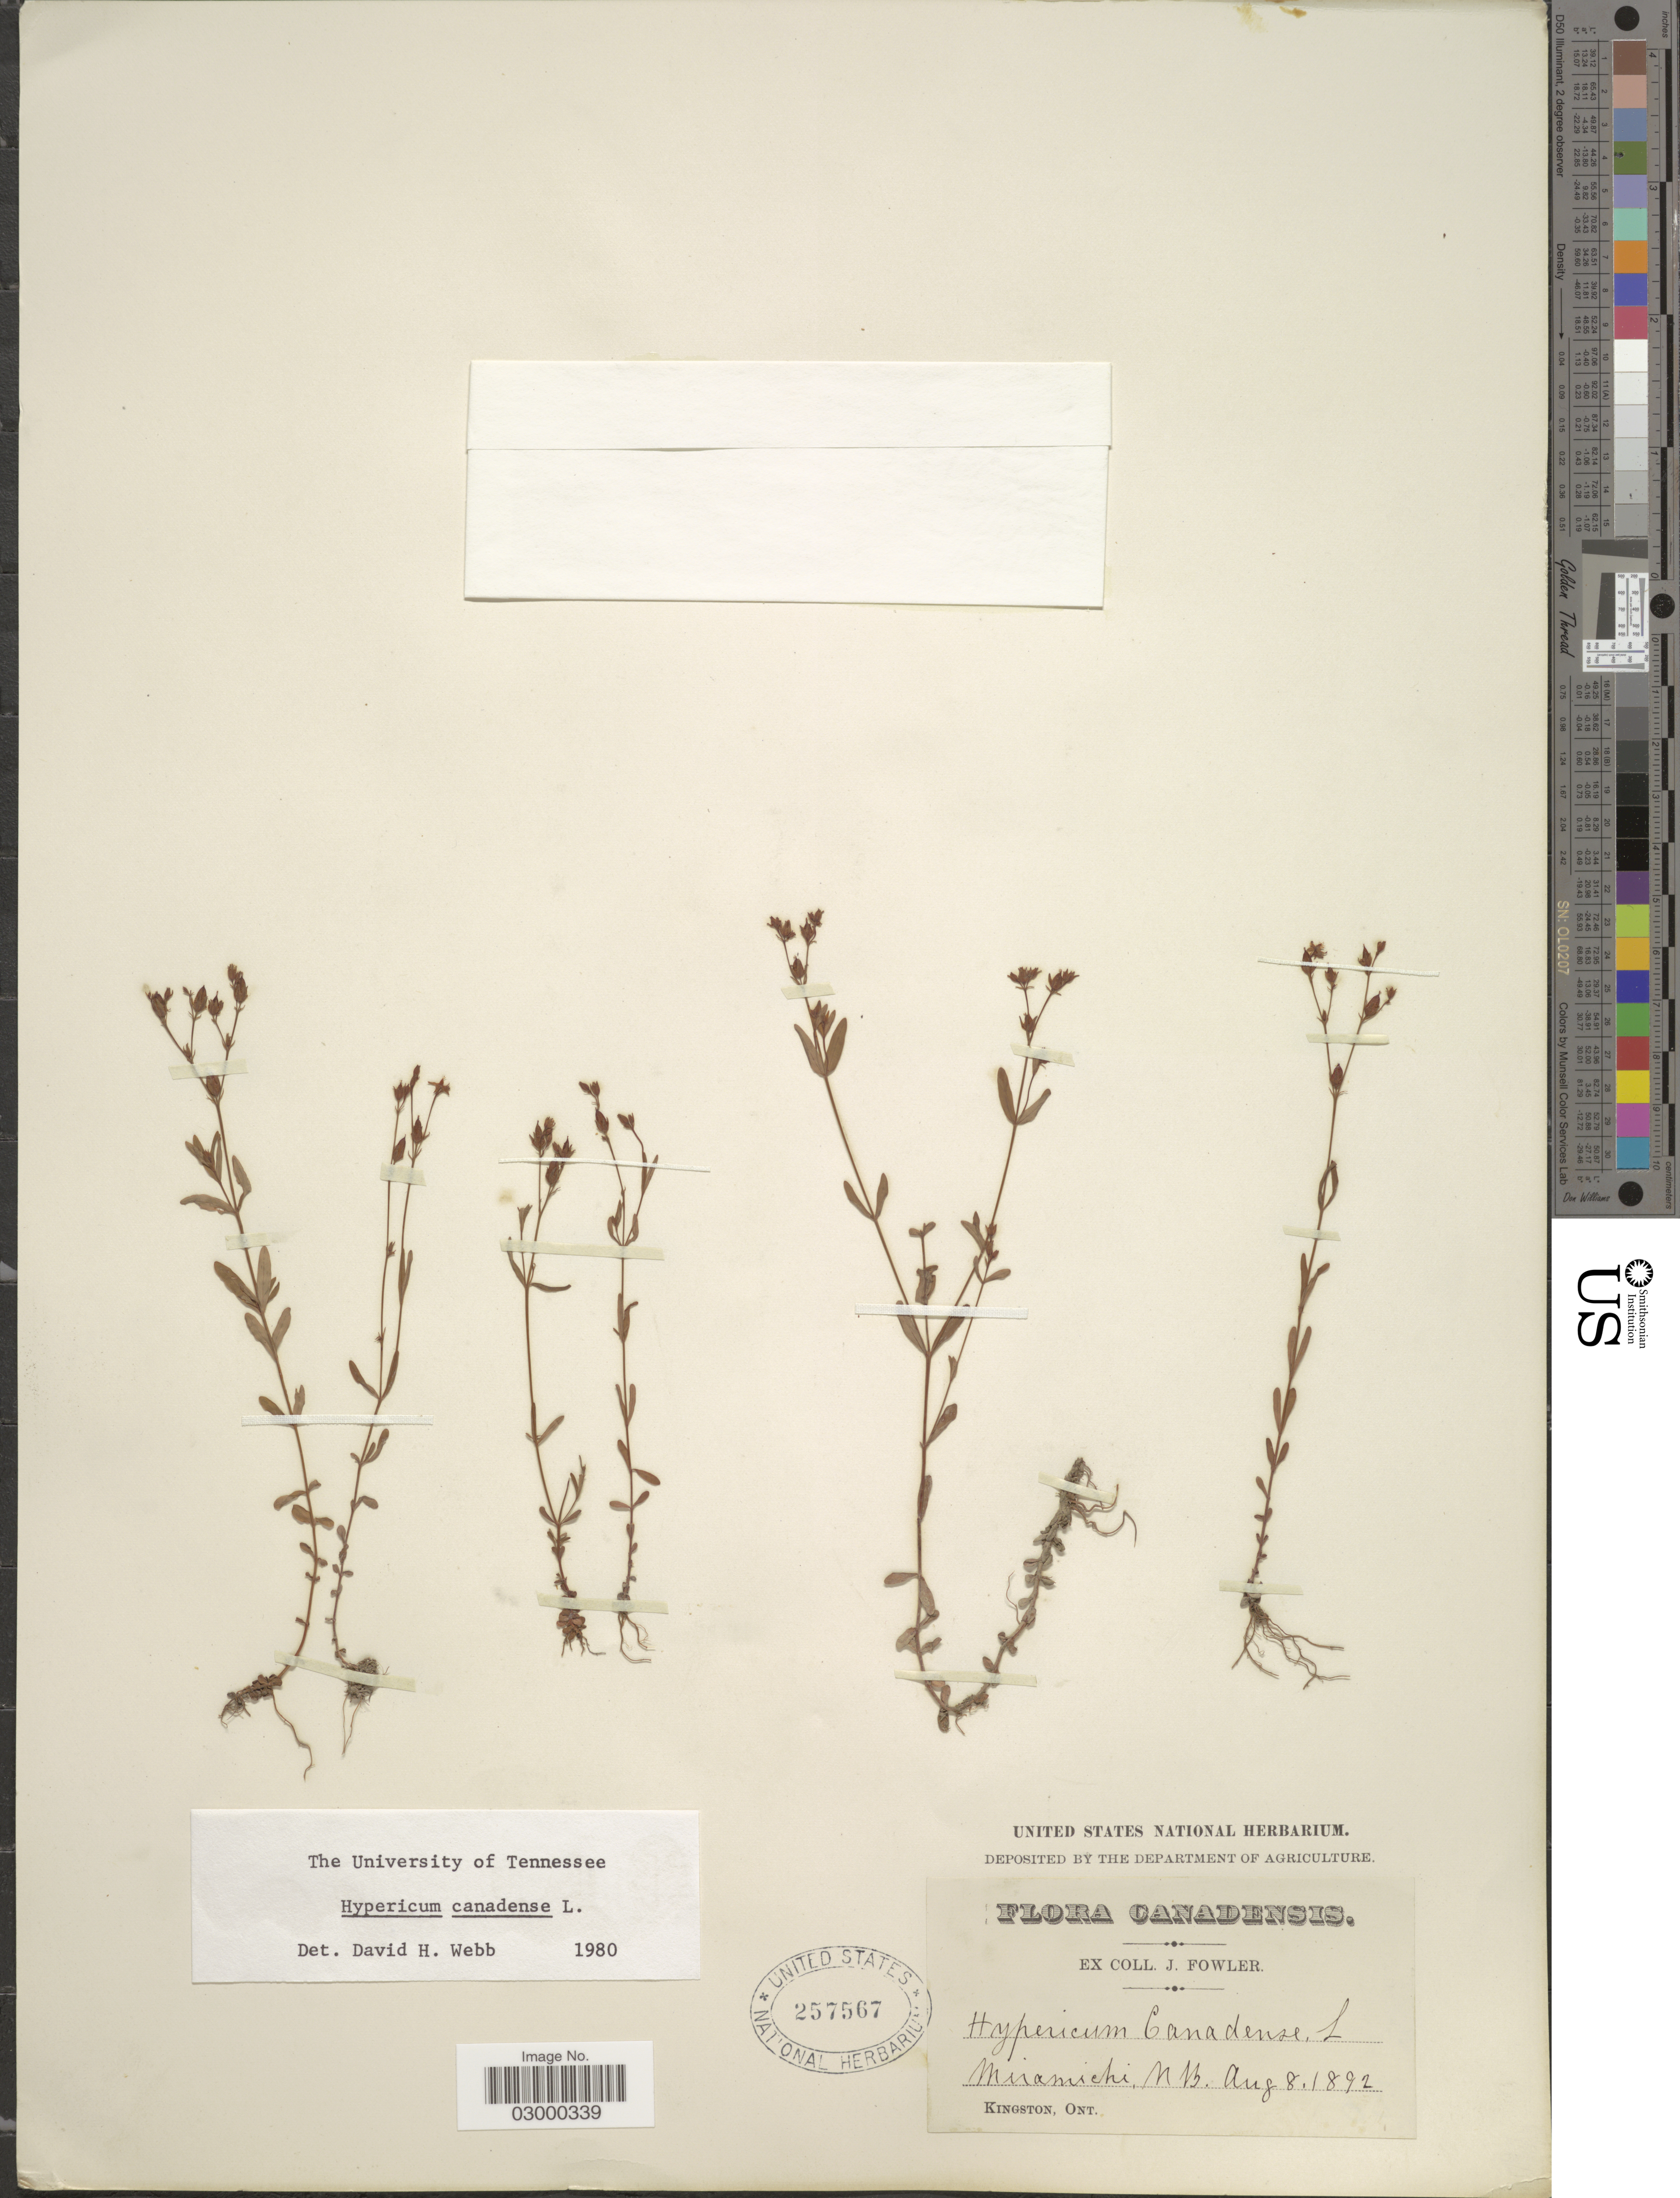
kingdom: Plantae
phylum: Tracheophyta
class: Magnoliopsida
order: Malpighiales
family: Hypericaceae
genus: Hypericum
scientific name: Hypericum canadense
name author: L.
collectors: J. Fowler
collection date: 1892-08-08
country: Canada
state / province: New Brunswick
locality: Miramichi.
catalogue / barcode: US 257567